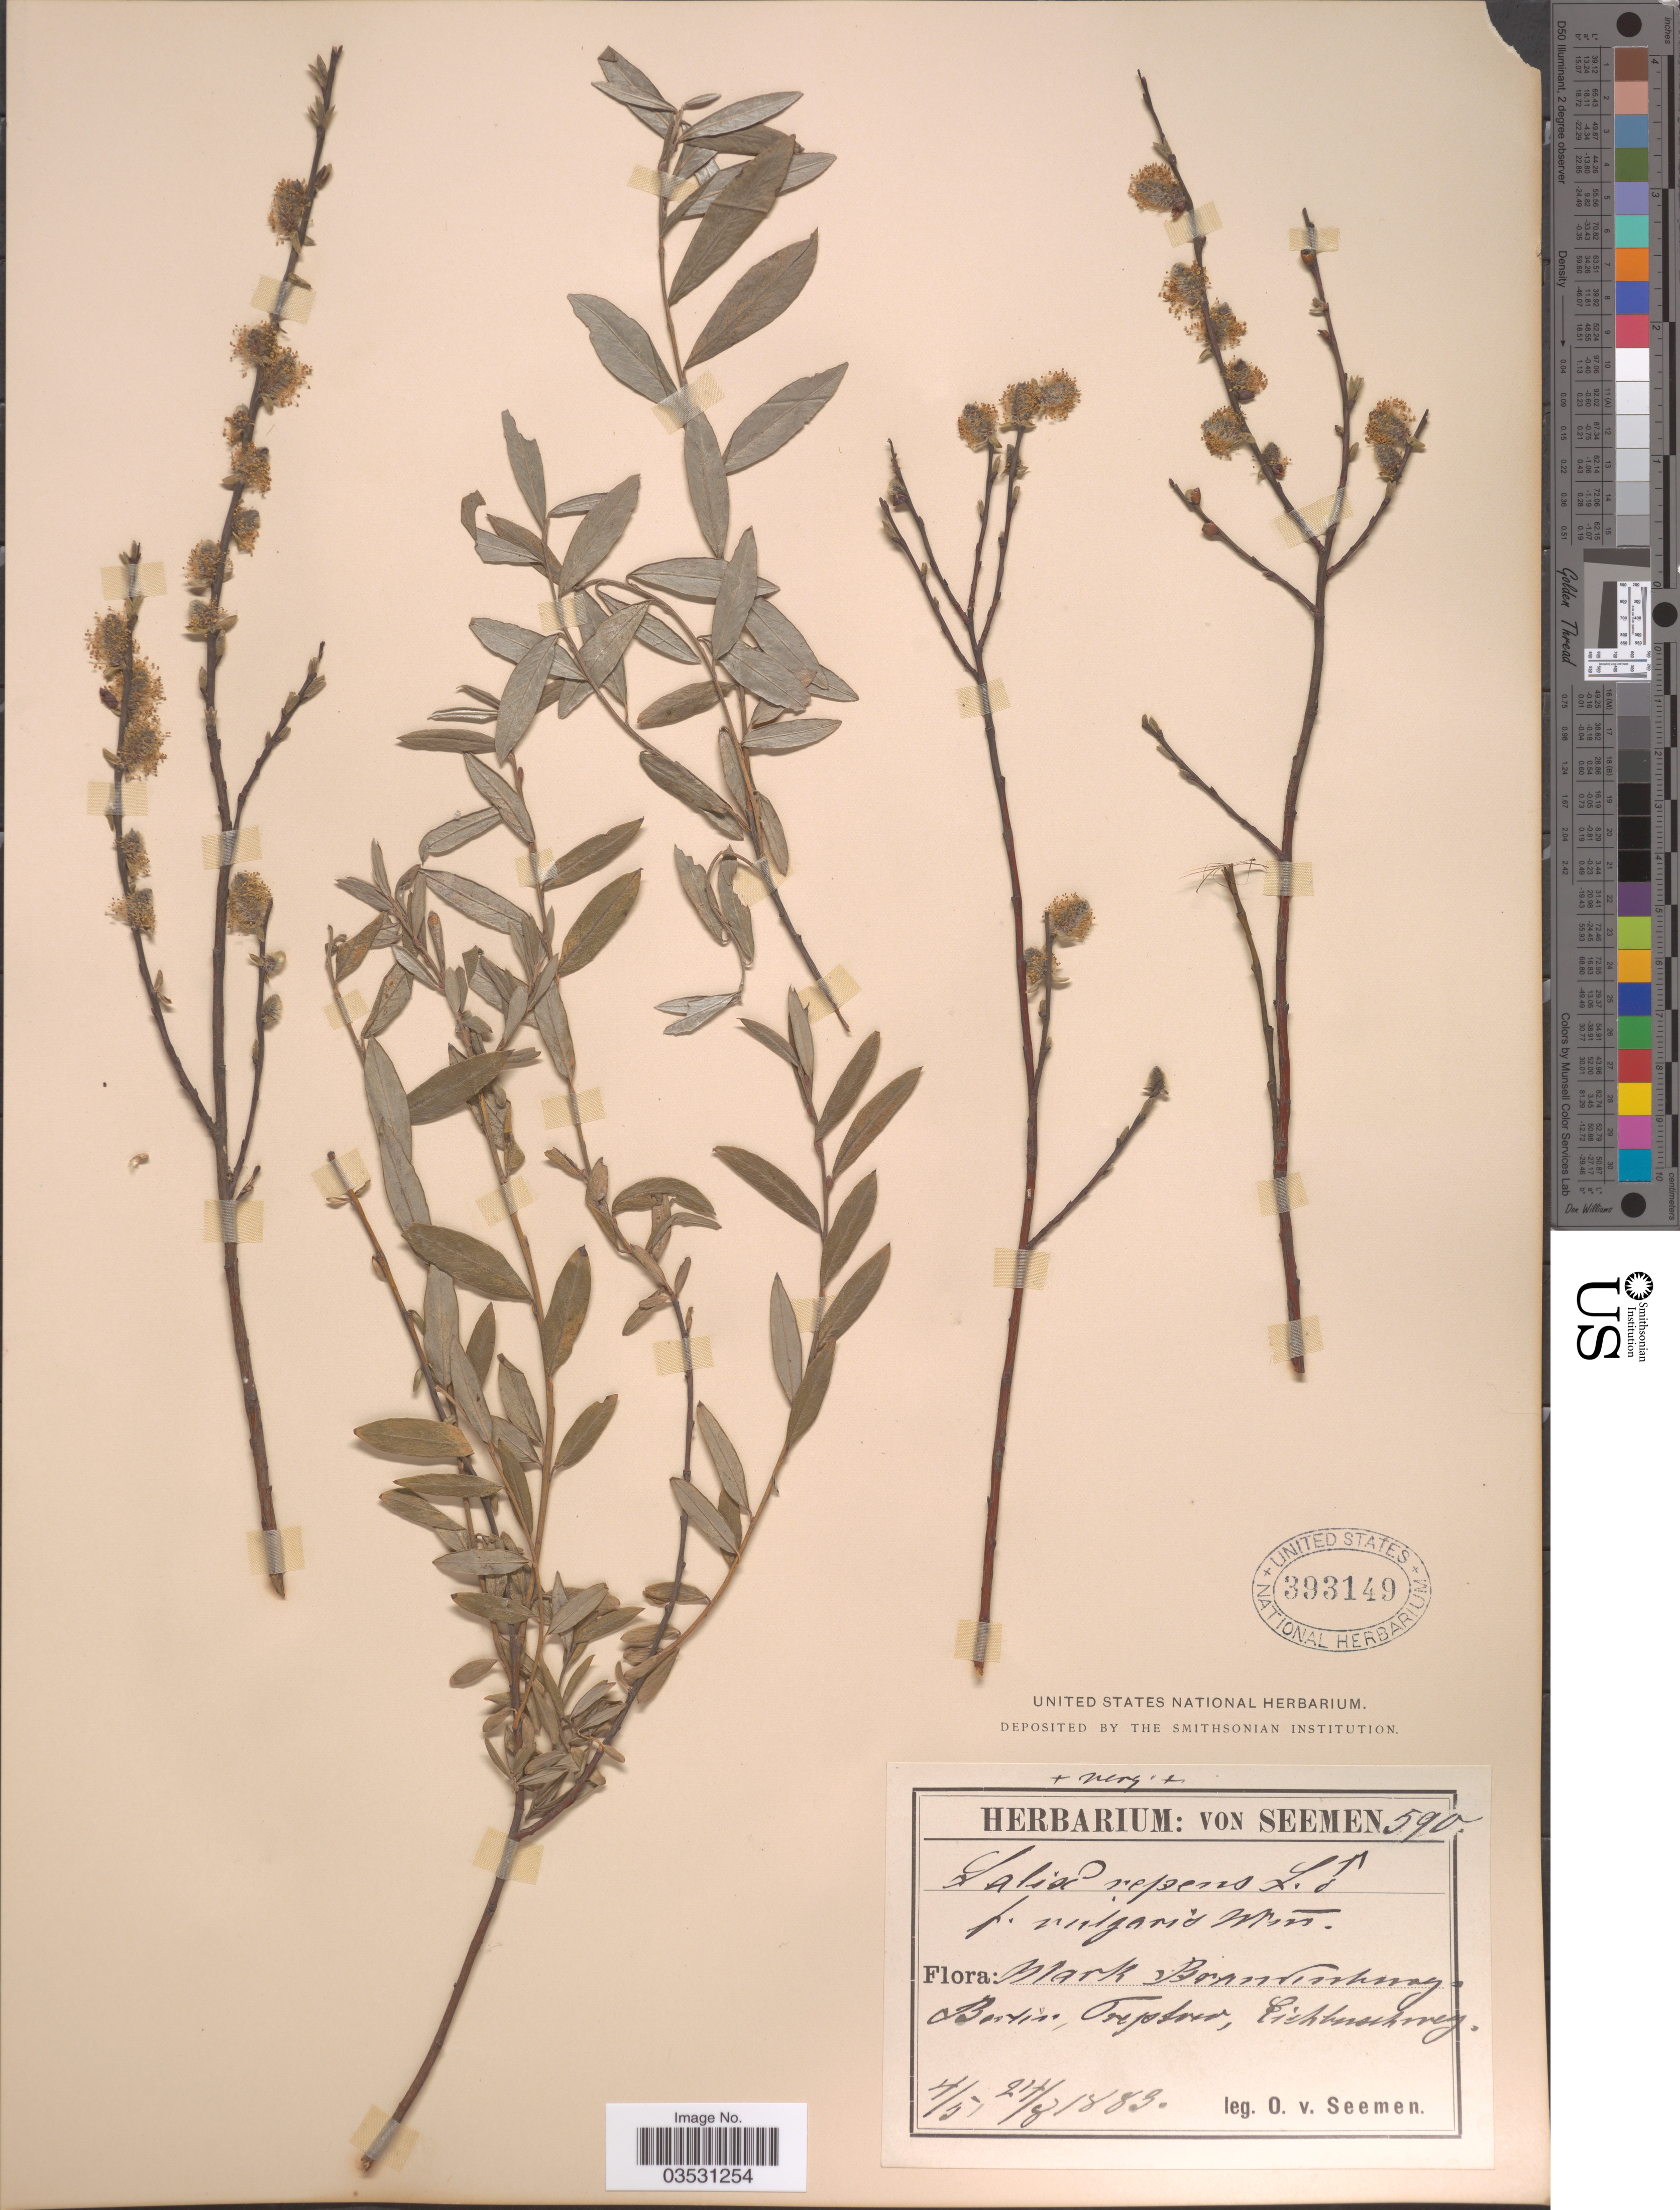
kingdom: Plantae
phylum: Tracheophyta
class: Magnoliopsida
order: Malpighiales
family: Salicaceae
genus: Salix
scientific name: Salix repens f. vulgaris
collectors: K. O. von Seemen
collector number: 590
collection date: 1883-05-04/1883-08-24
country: Germany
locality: Mark Brandenburg. Berlin, Treptow, Eichbuschweg.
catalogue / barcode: US 393149